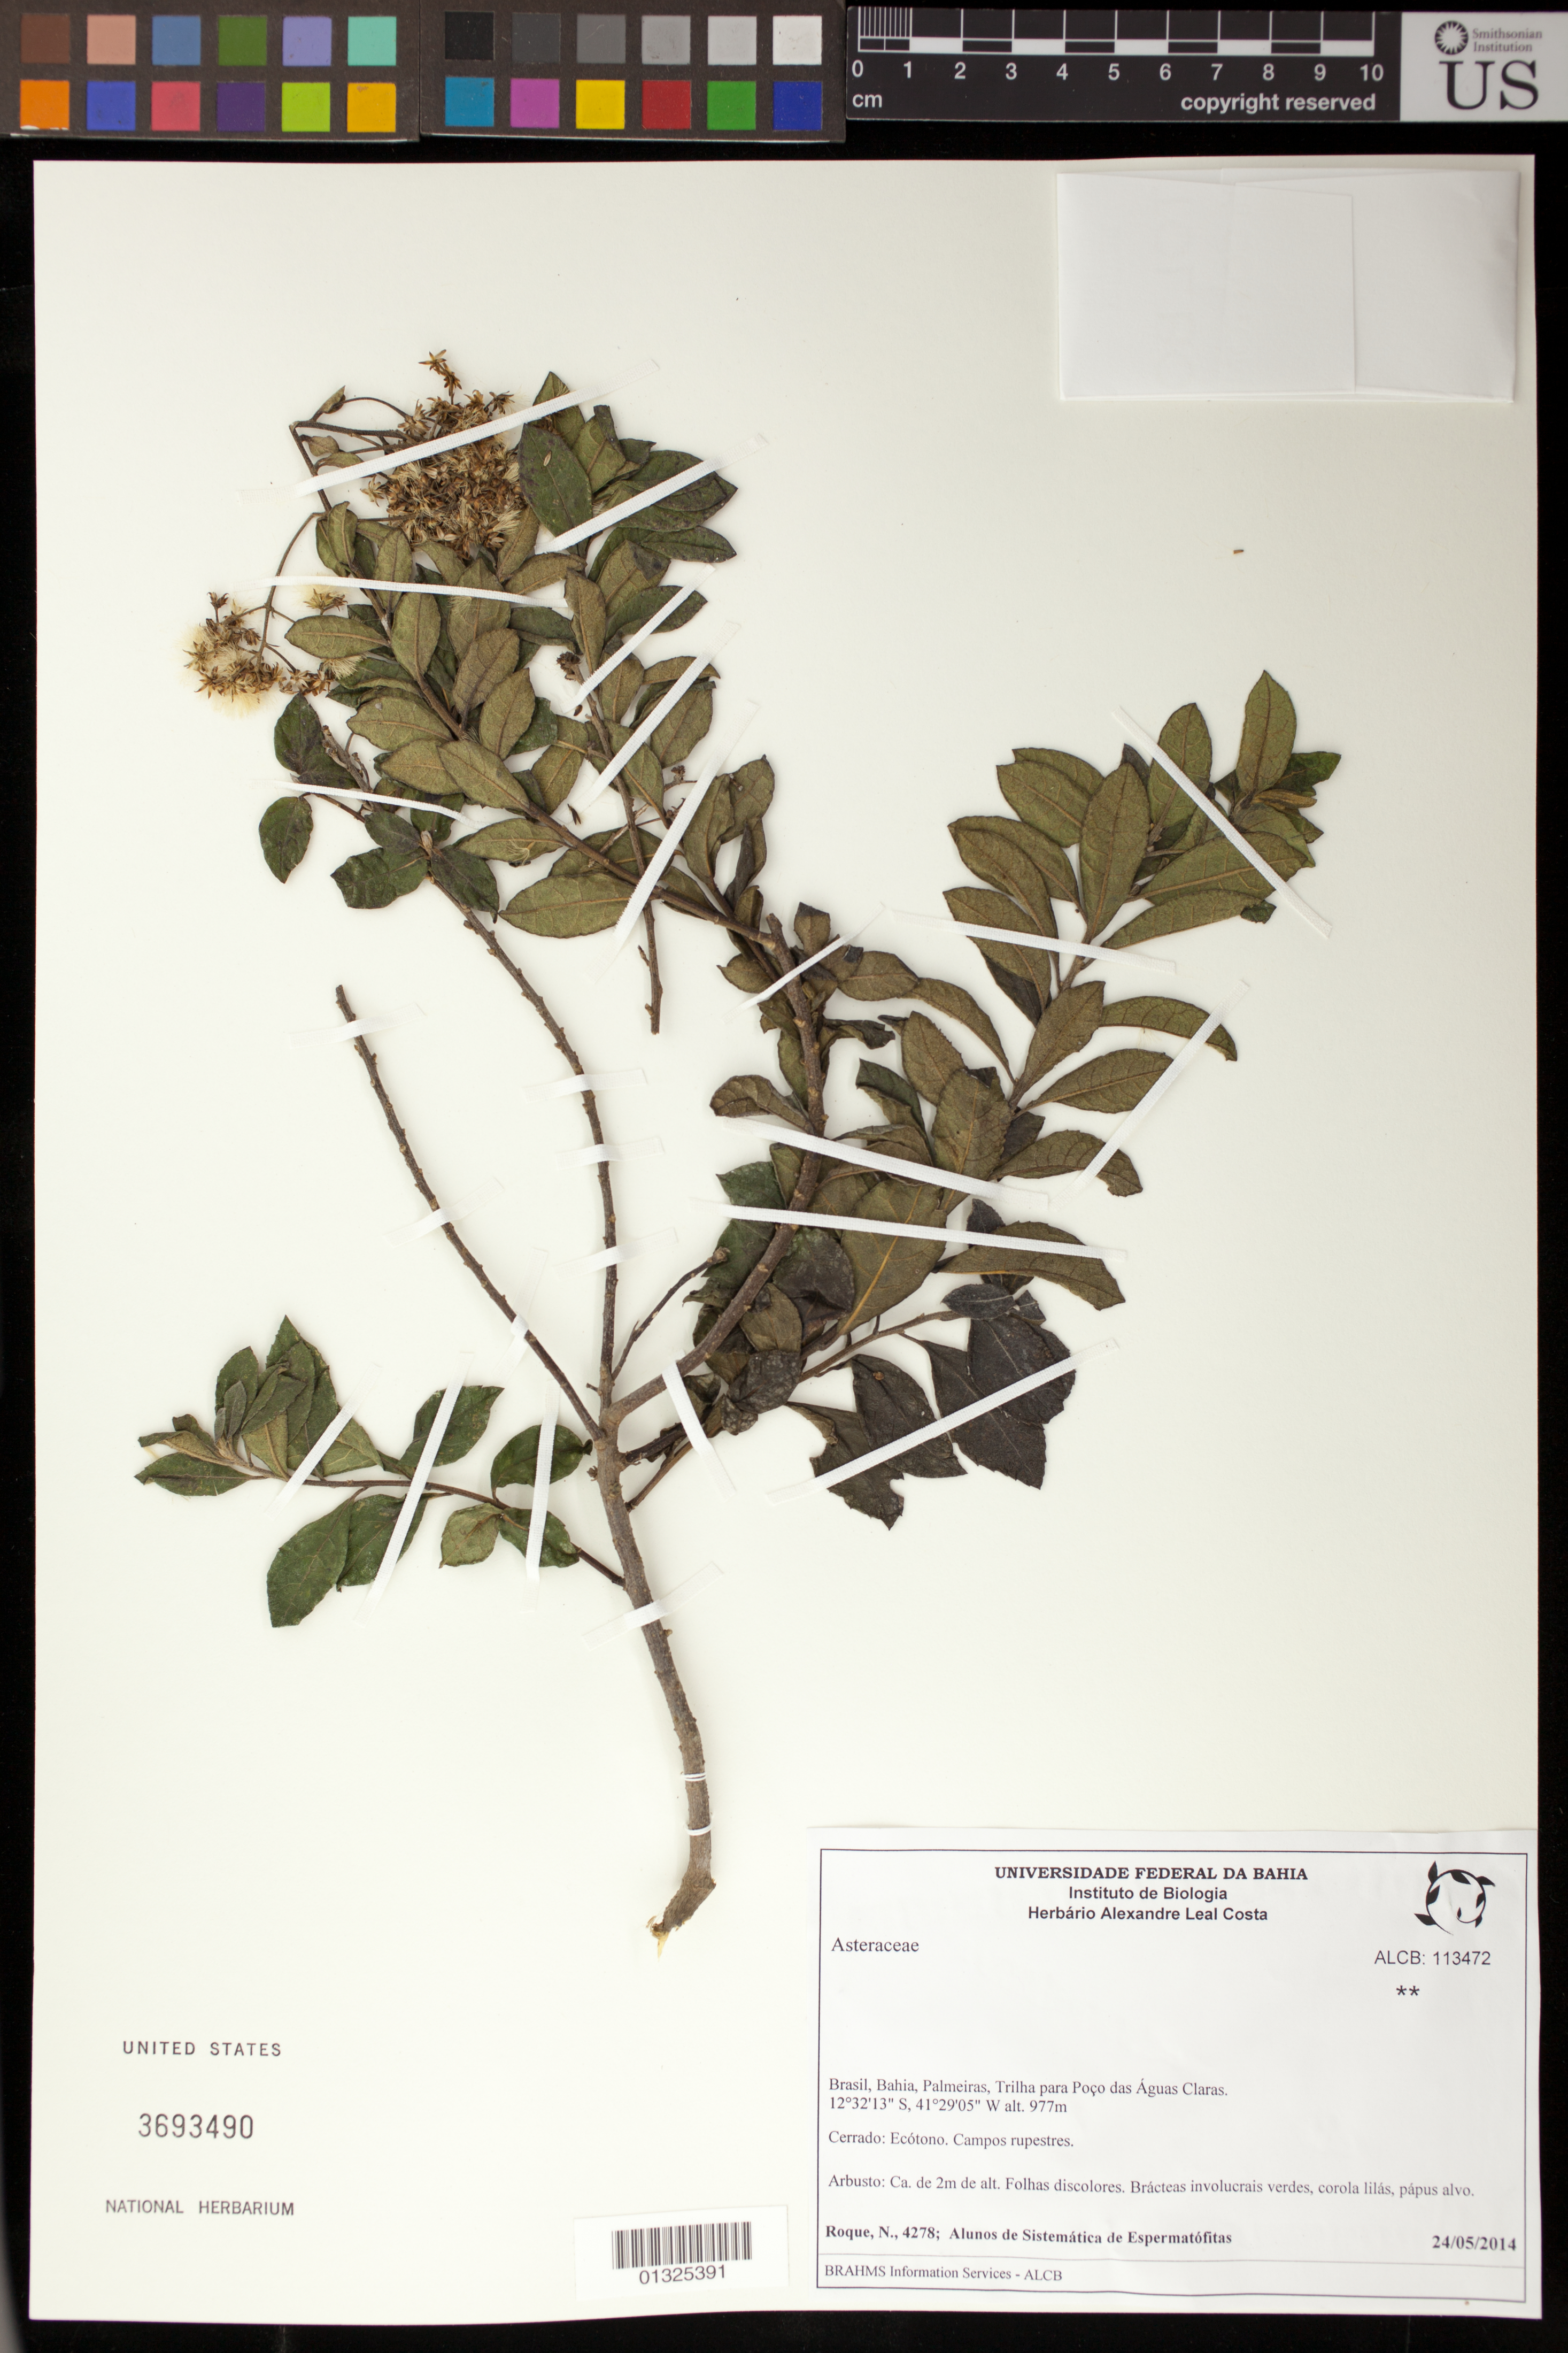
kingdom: Plantae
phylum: Tracheophyta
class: Magnoliopsida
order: Asterales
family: Asteraceae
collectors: N. Roque et al.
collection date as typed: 24/05/2014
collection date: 2014-05-24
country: Brazil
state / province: Bahia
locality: Palmeiras, Trilha para Poço das Aguas Claras.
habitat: Cerado: Ecotono. Campos rupestres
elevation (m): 977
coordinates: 12 32 13 S, 41 29 05 W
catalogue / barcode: US 3693490